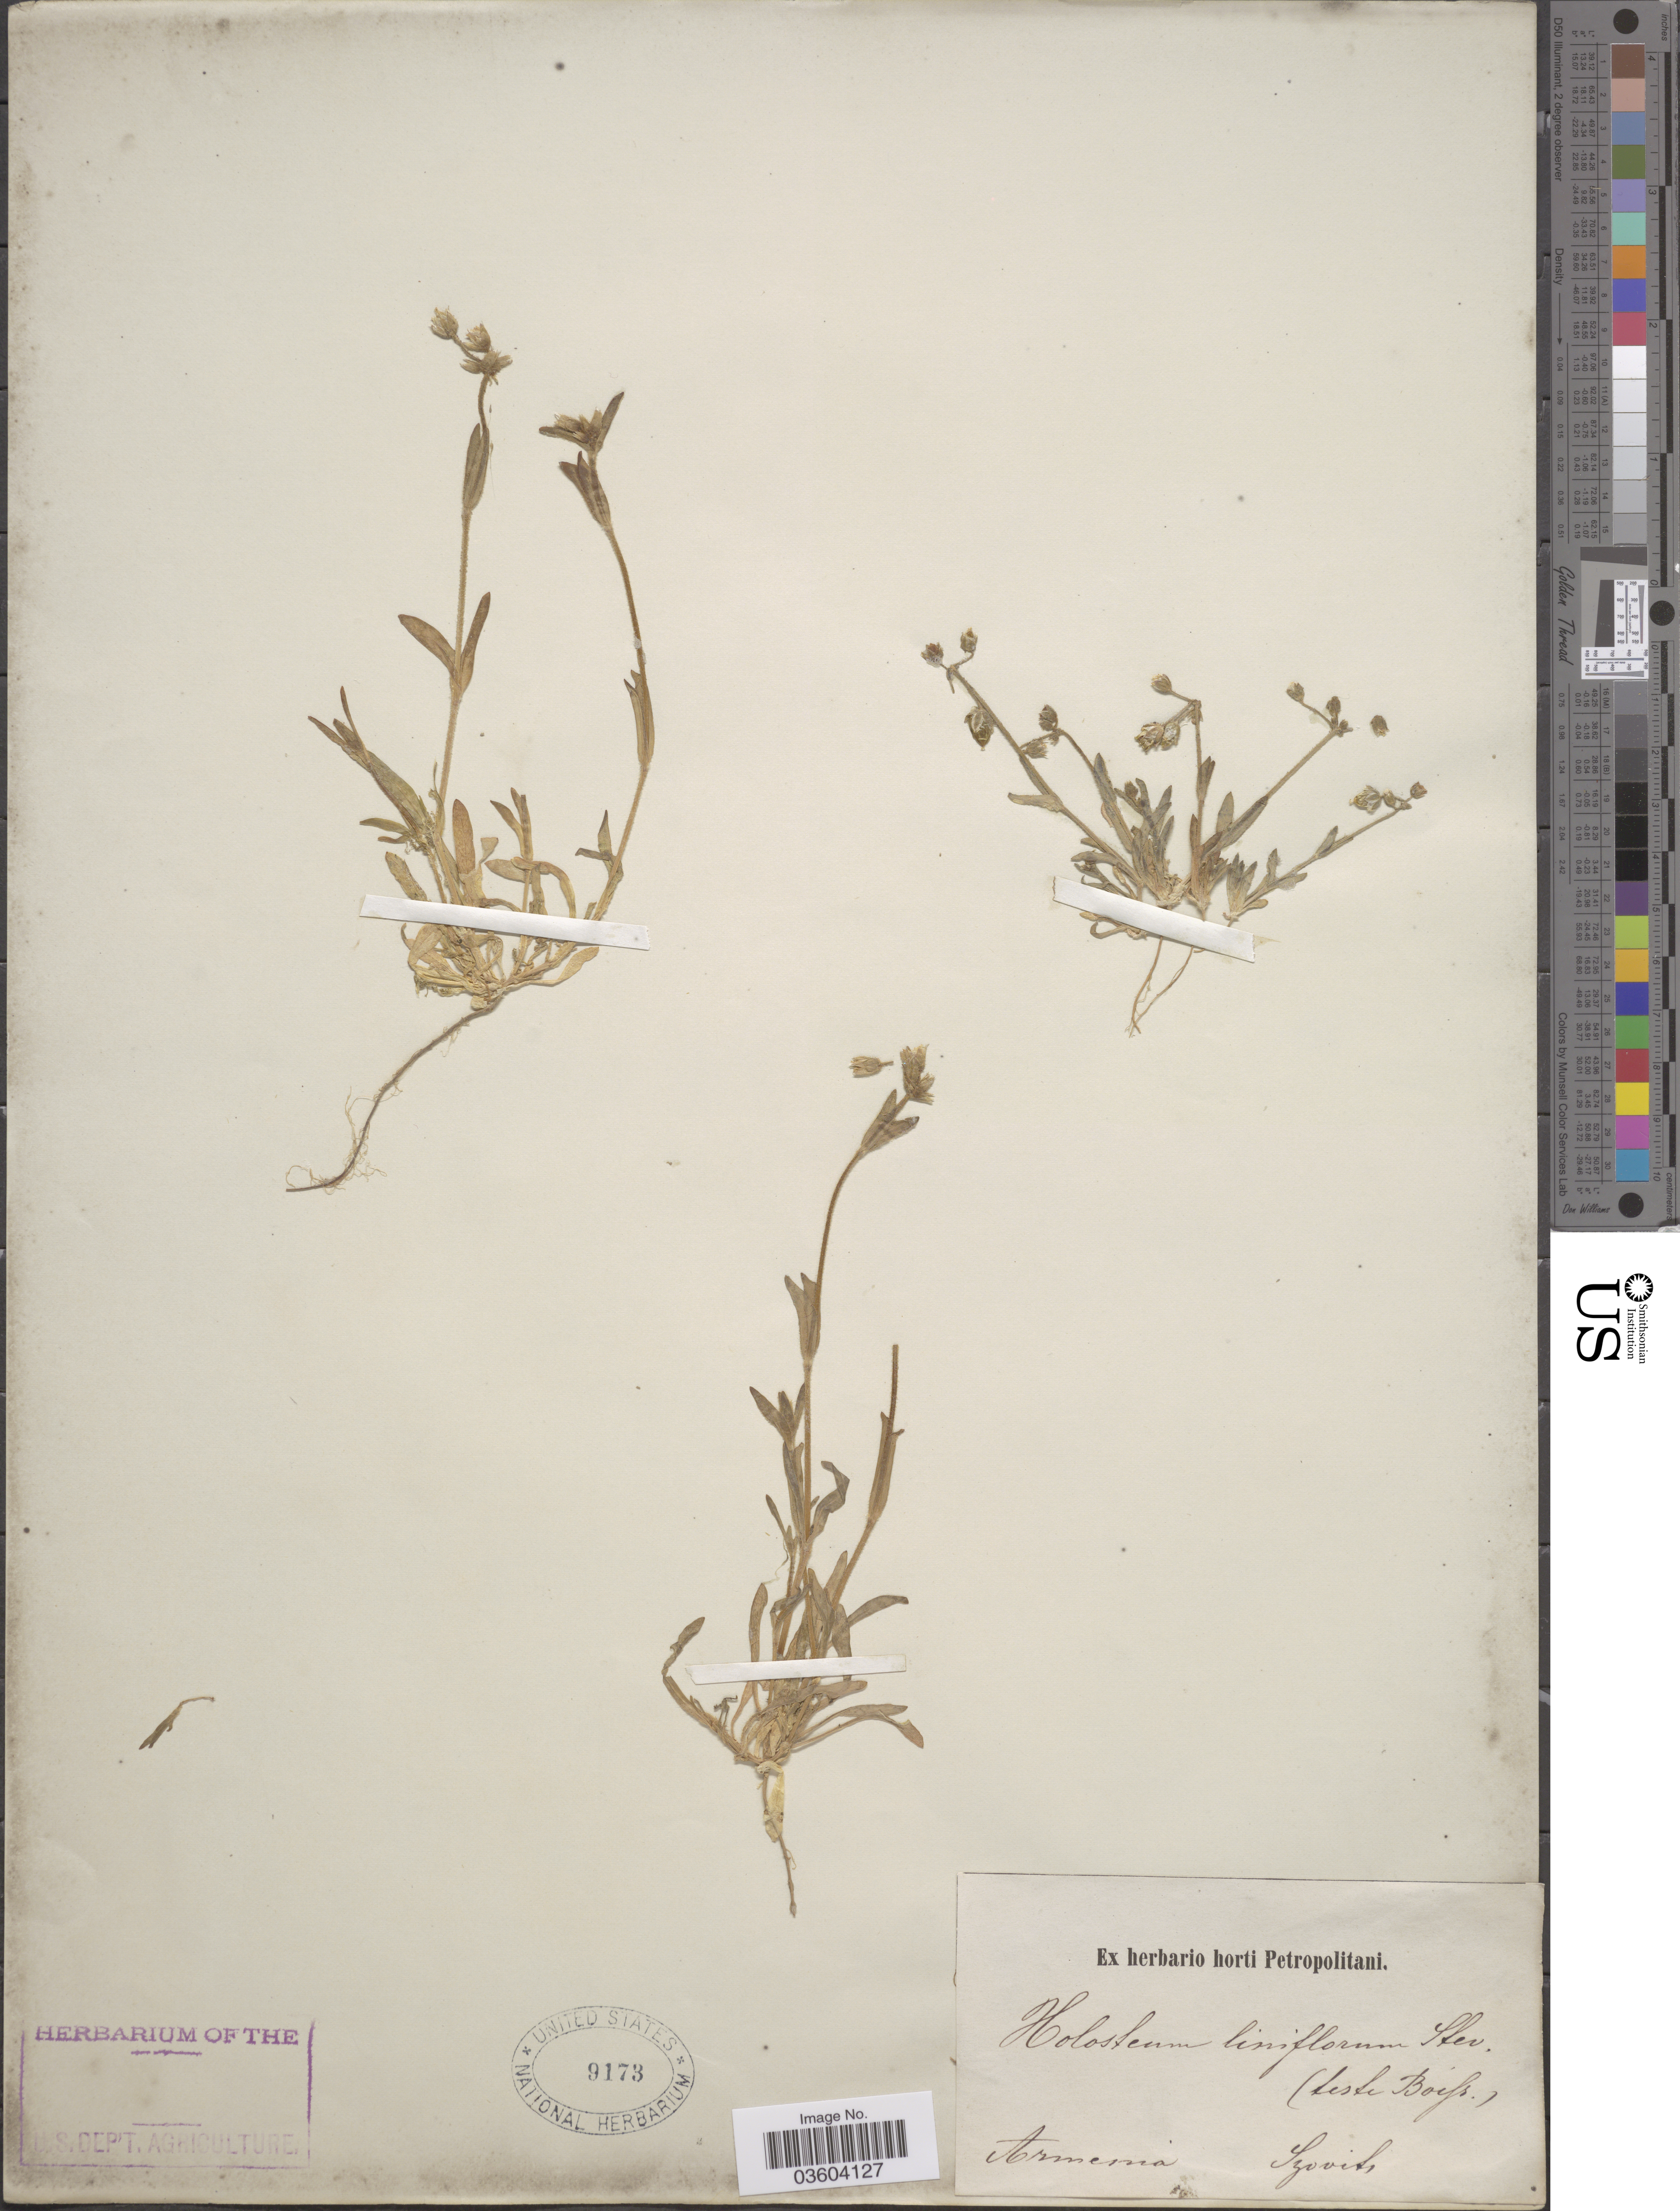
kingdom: Plantae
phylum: Tracheophyta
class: Magnoliopsida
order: Caryophyllales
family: Caryophyllaceae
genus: Holosteum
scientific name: Holosteum liniflorum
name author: Fisch. & C.A. Mey.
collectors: Szovits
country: Armenia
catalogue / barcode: US 9173